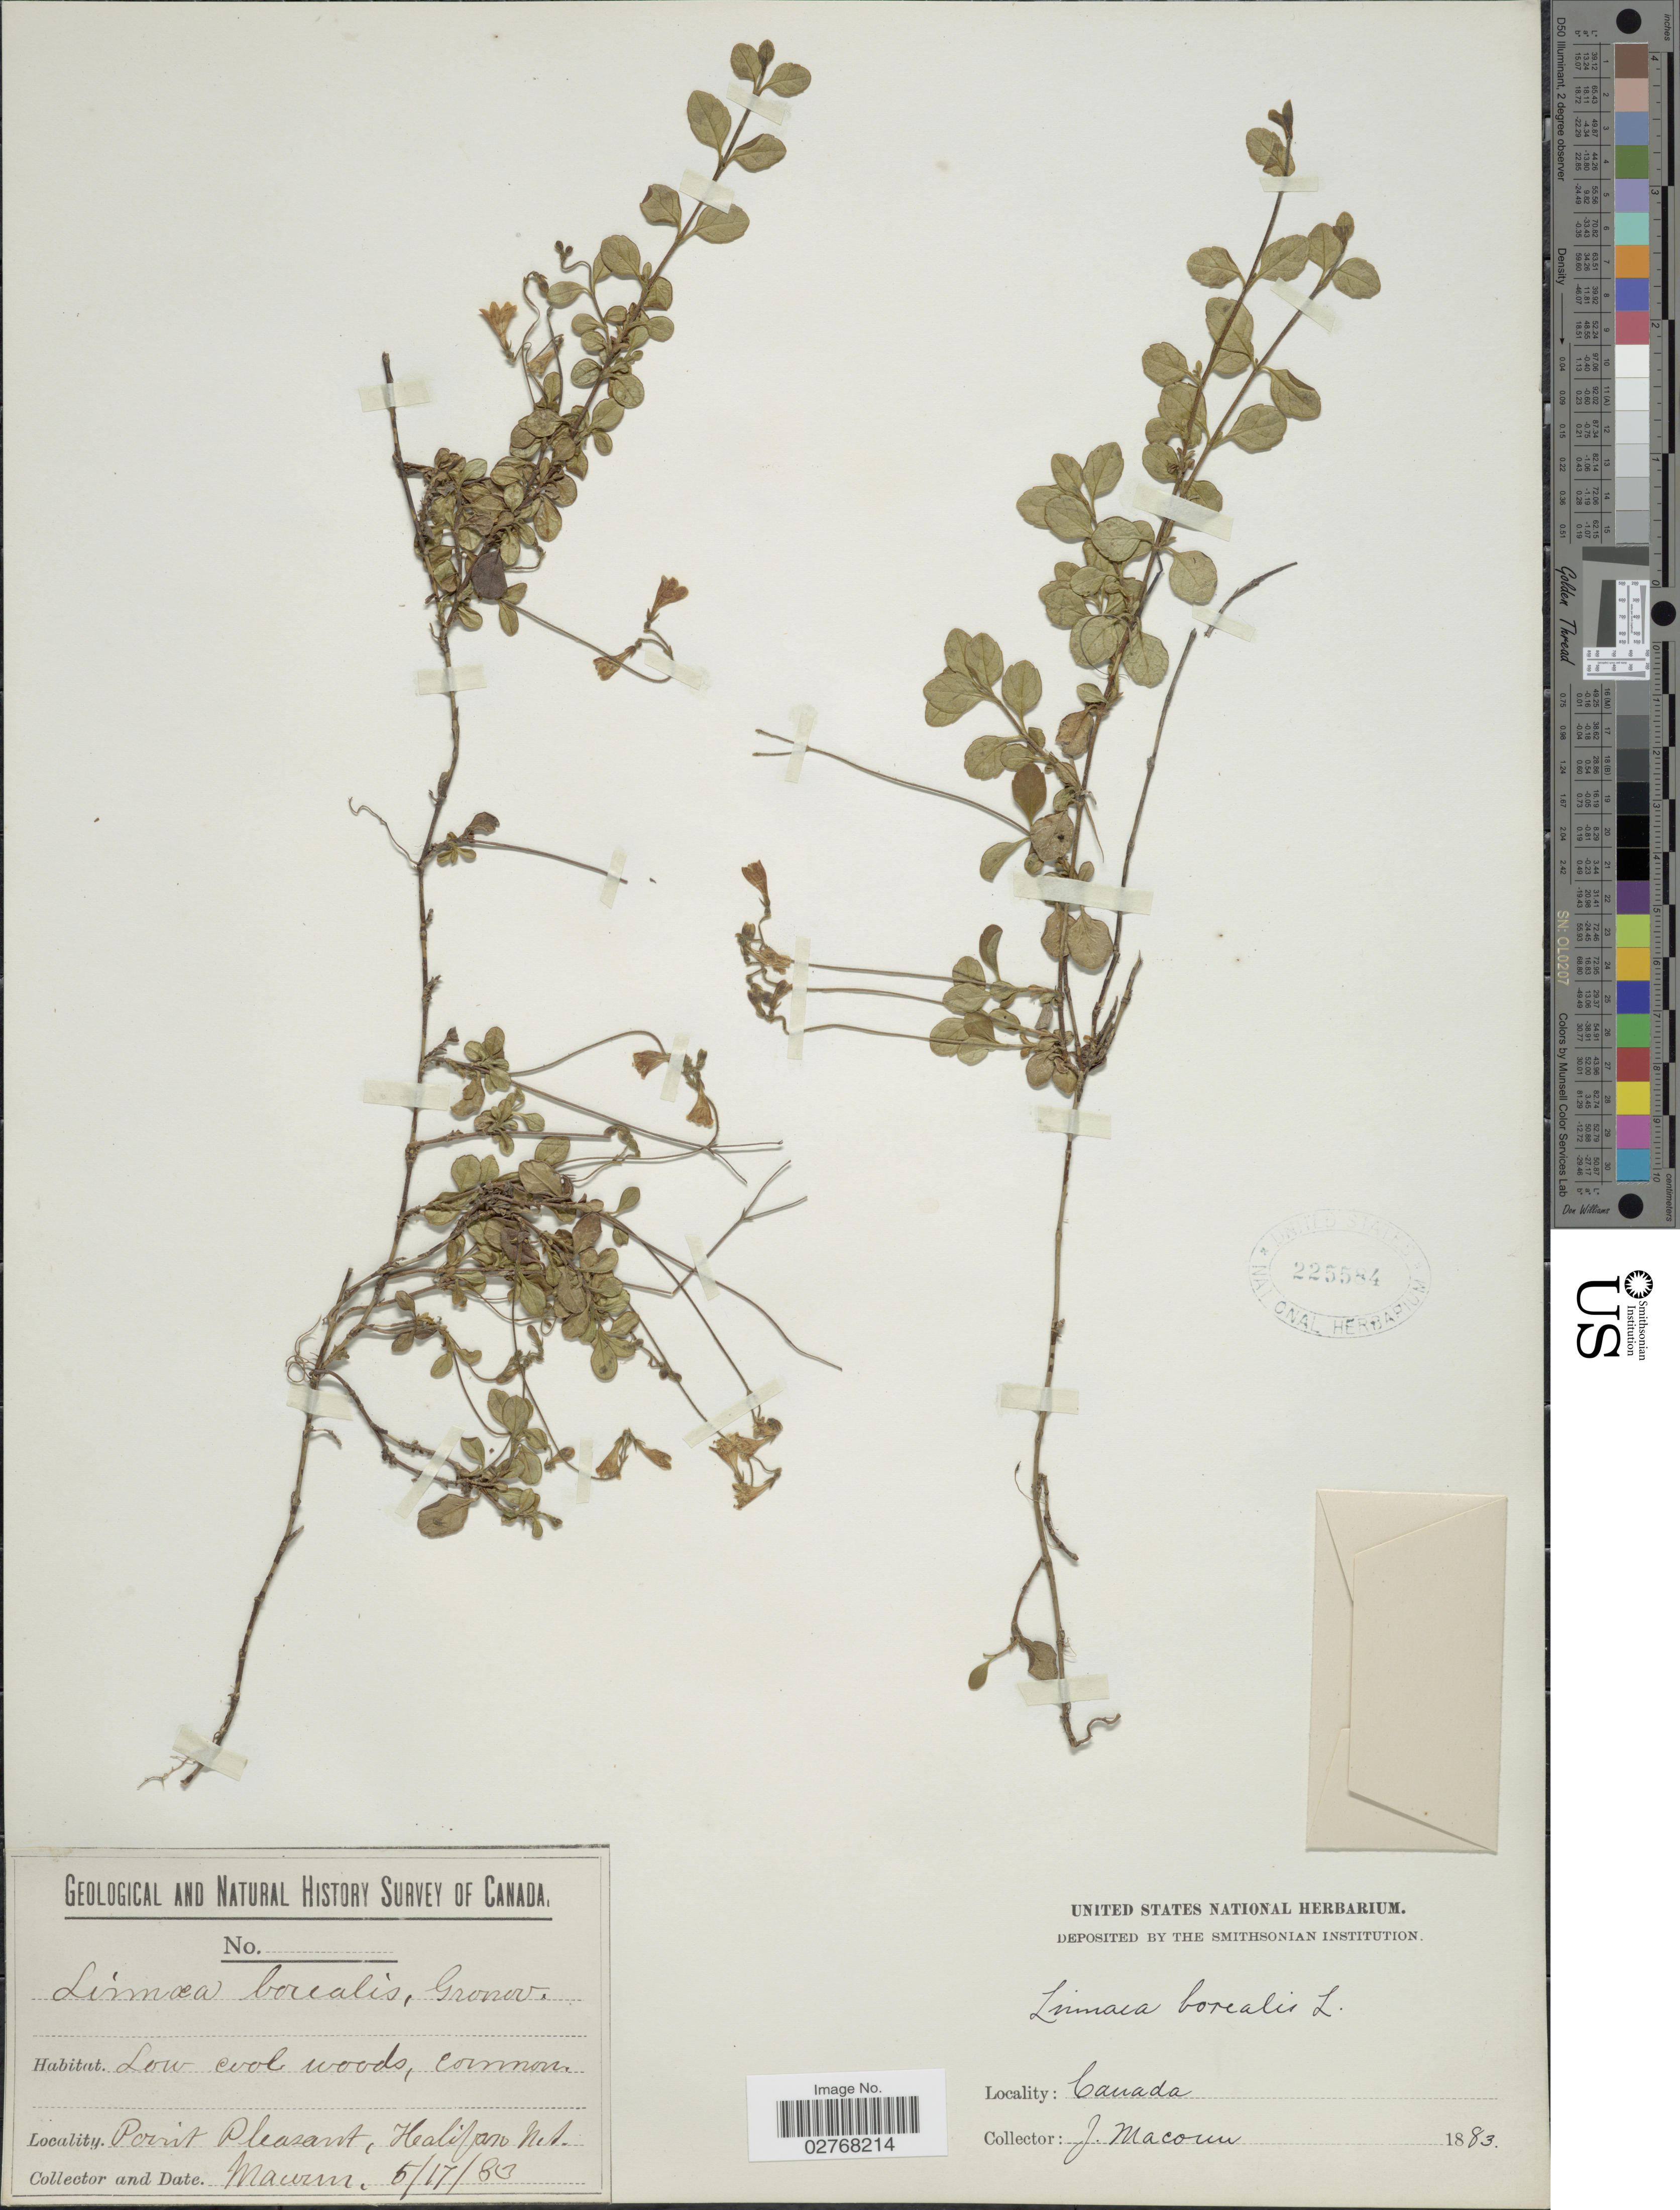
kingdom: Plantae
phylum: Tracheophyta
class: Magnoliopsida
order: Dipsacales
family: Caprifoliaceae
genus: Linnaea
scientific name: Linnaea borealis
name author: L.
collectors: J. Macoun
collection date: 1883-05-17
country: Canada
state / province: Nova Scotia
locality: Point Pleasant, Halifax Mt.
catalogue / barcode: US 225584